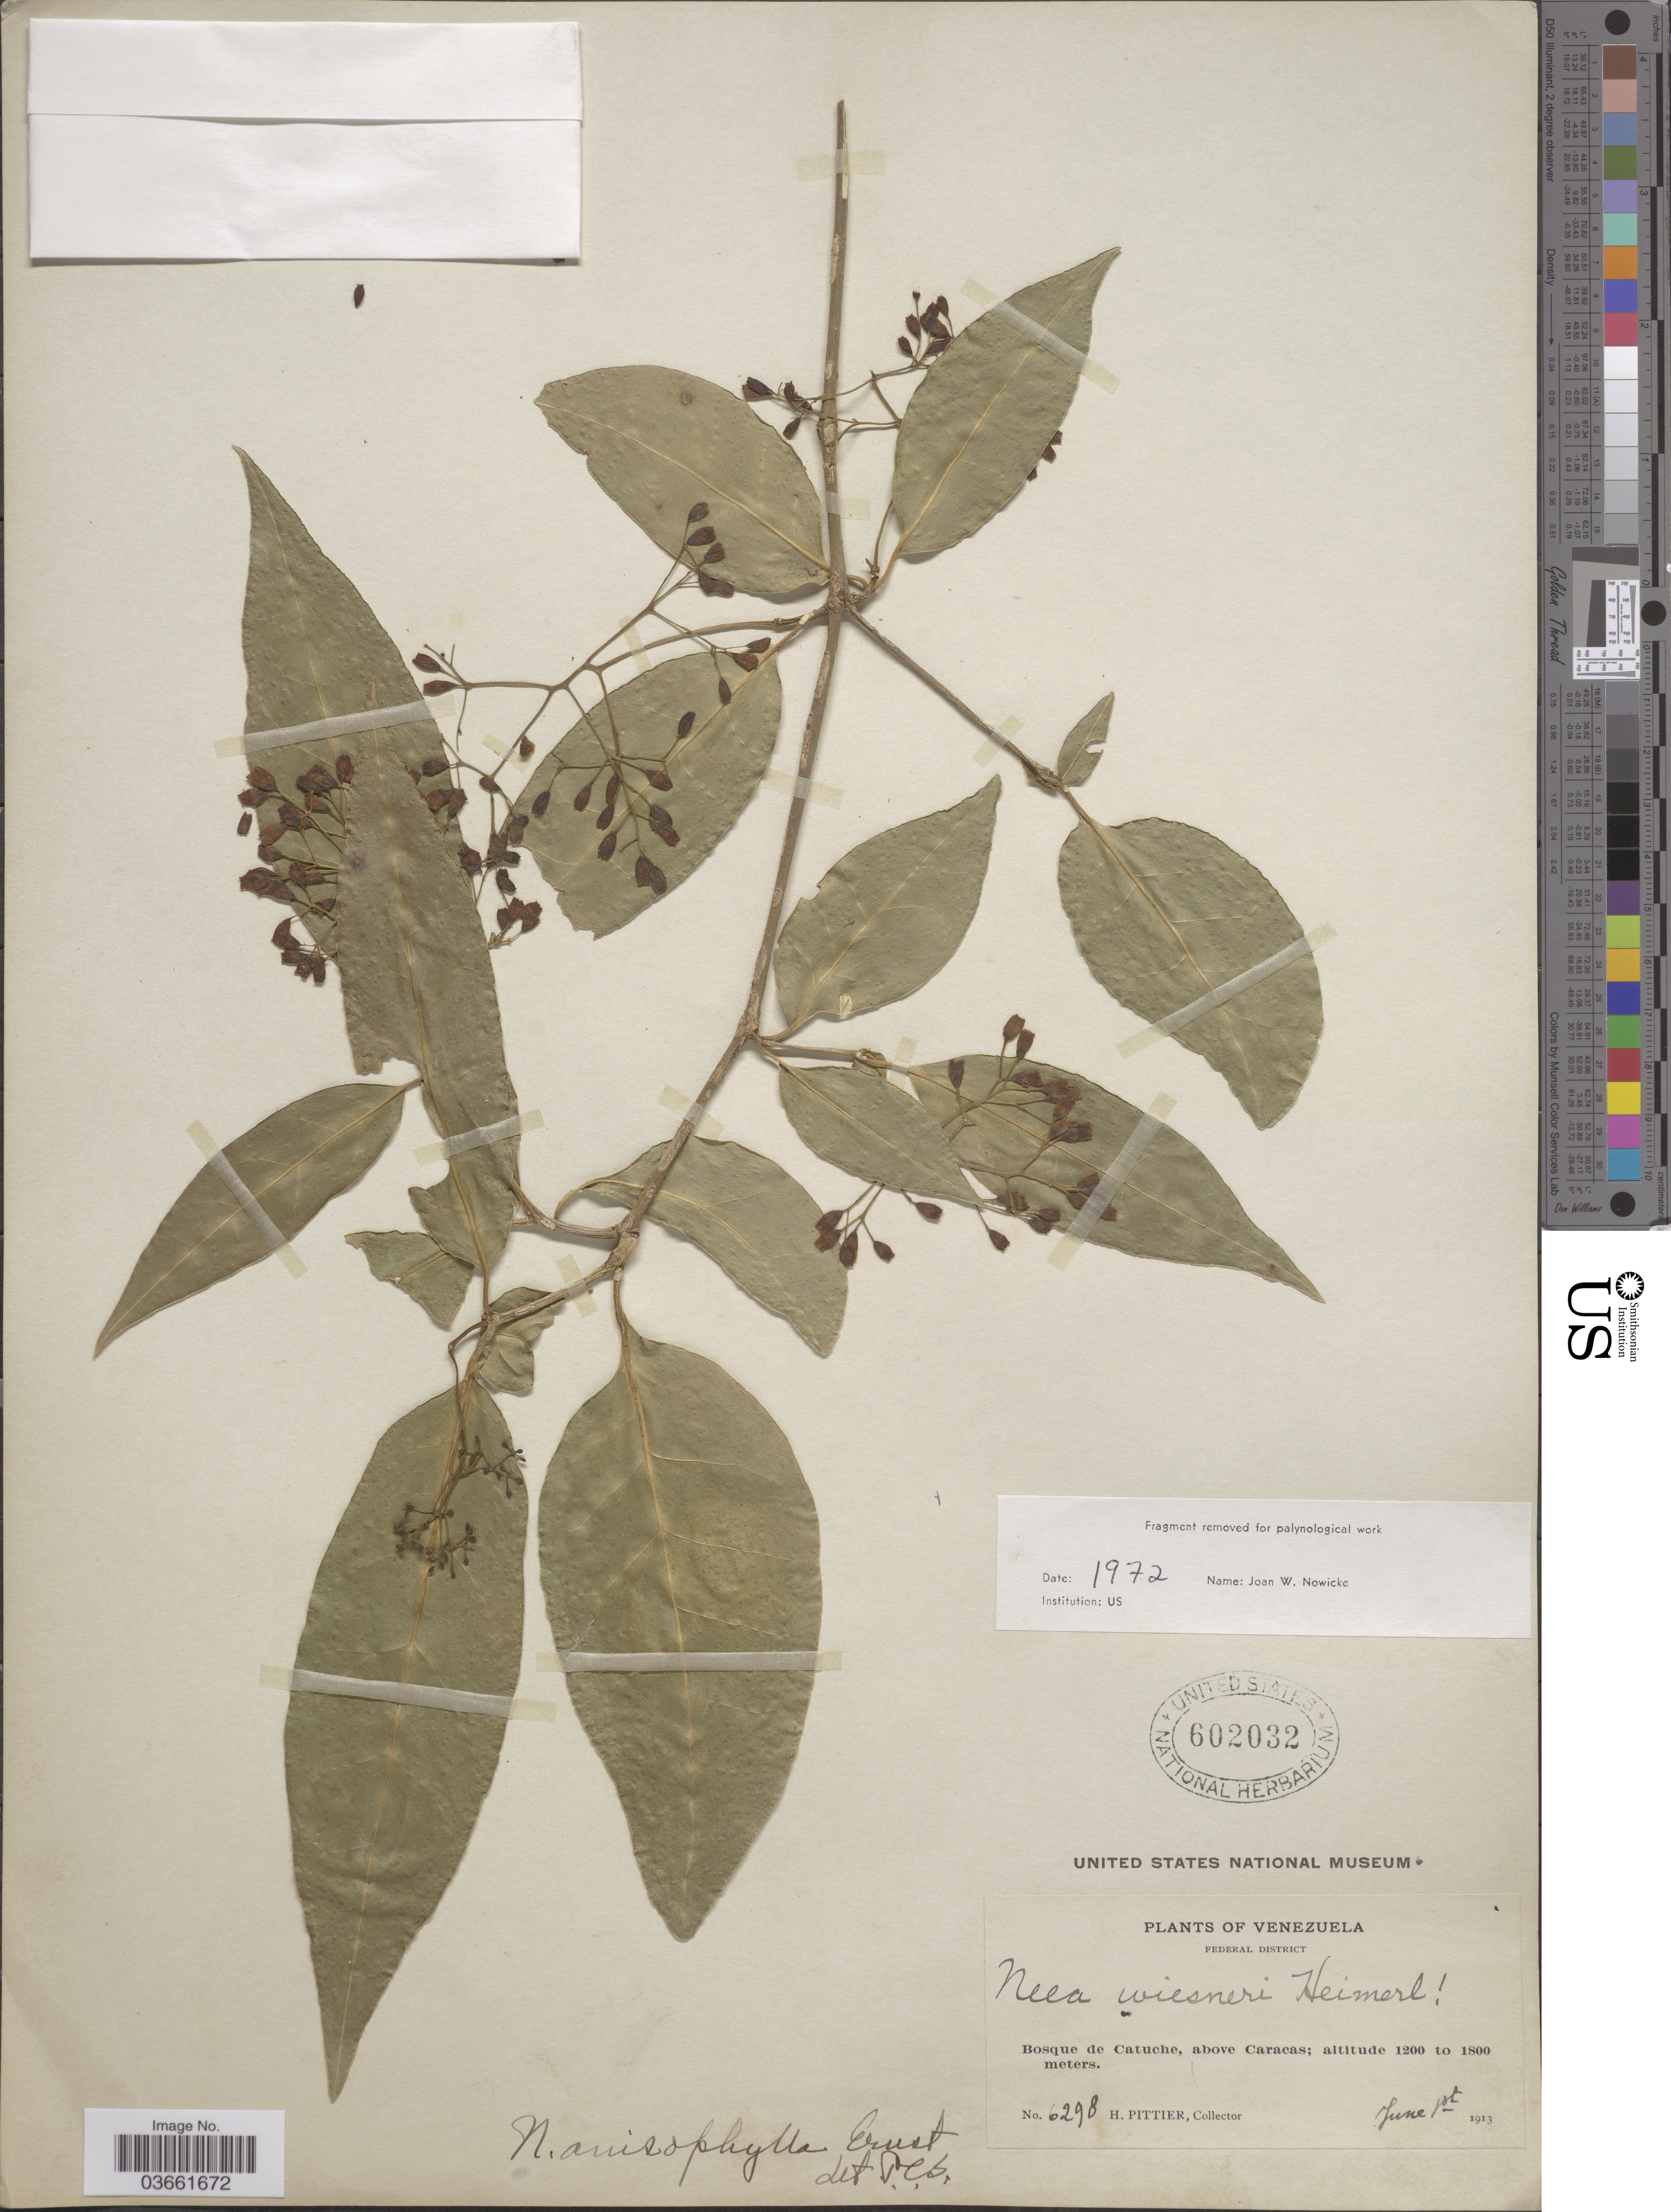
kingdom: Plantae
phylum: Tracheophyta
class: Magnoliopsida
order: Caryophyllales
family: Nyctaginaceae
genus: Neea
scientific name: Neea anisophylla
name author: Ernst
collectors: H. F. Pittier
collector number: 6298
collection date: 1913-06-01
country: Venezuela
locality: Federal District. Bosque de Catuche, above Caracas.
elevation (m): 1200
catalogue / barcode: US 602032